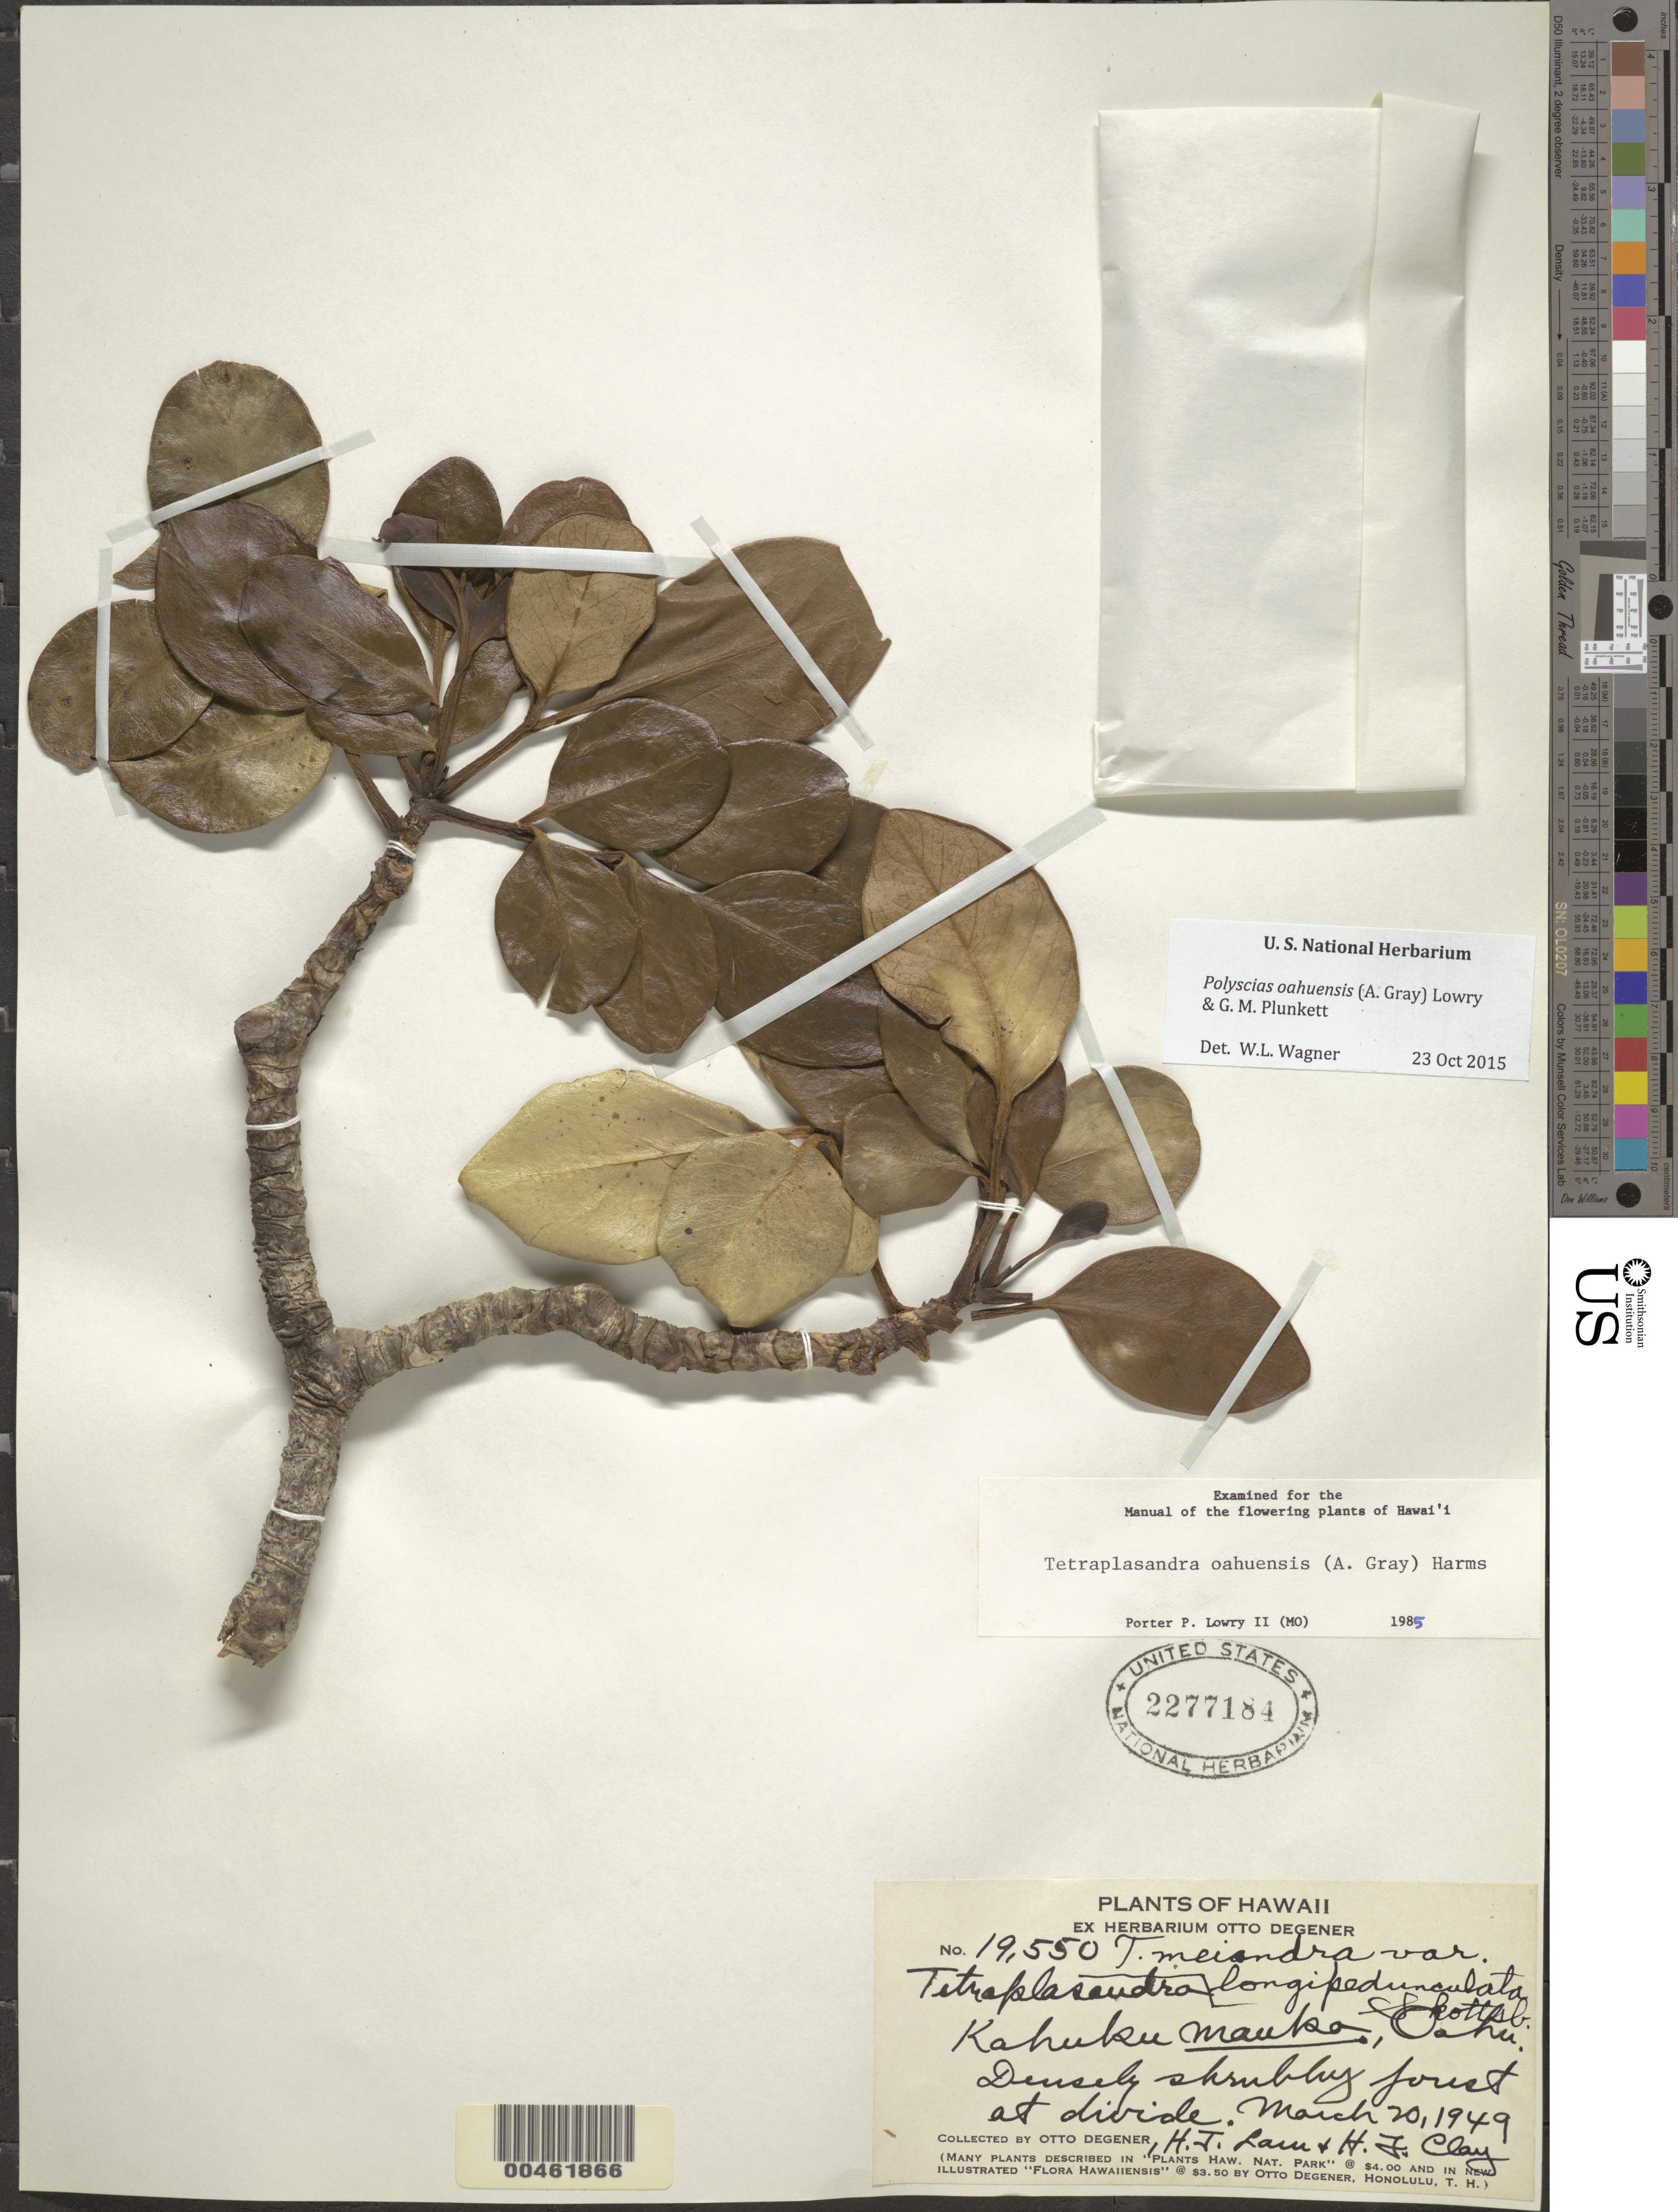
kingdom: Plantae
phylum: Tracheophyta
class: Magnoliopsida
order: Apiales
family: Araliaceae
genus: Polyscias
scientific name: Polyscias oahuensis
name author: (A. Gray) Lowry & G. M. Plunkett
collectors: O. Degener, H. J. Lam & H. Clay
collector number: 19550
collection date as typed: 20 Mar 1949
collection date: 1949-03-20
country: United States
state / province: Hawaii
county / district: Honolulu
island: Oahu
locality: Kahuku mauka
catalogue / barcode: US 2277184